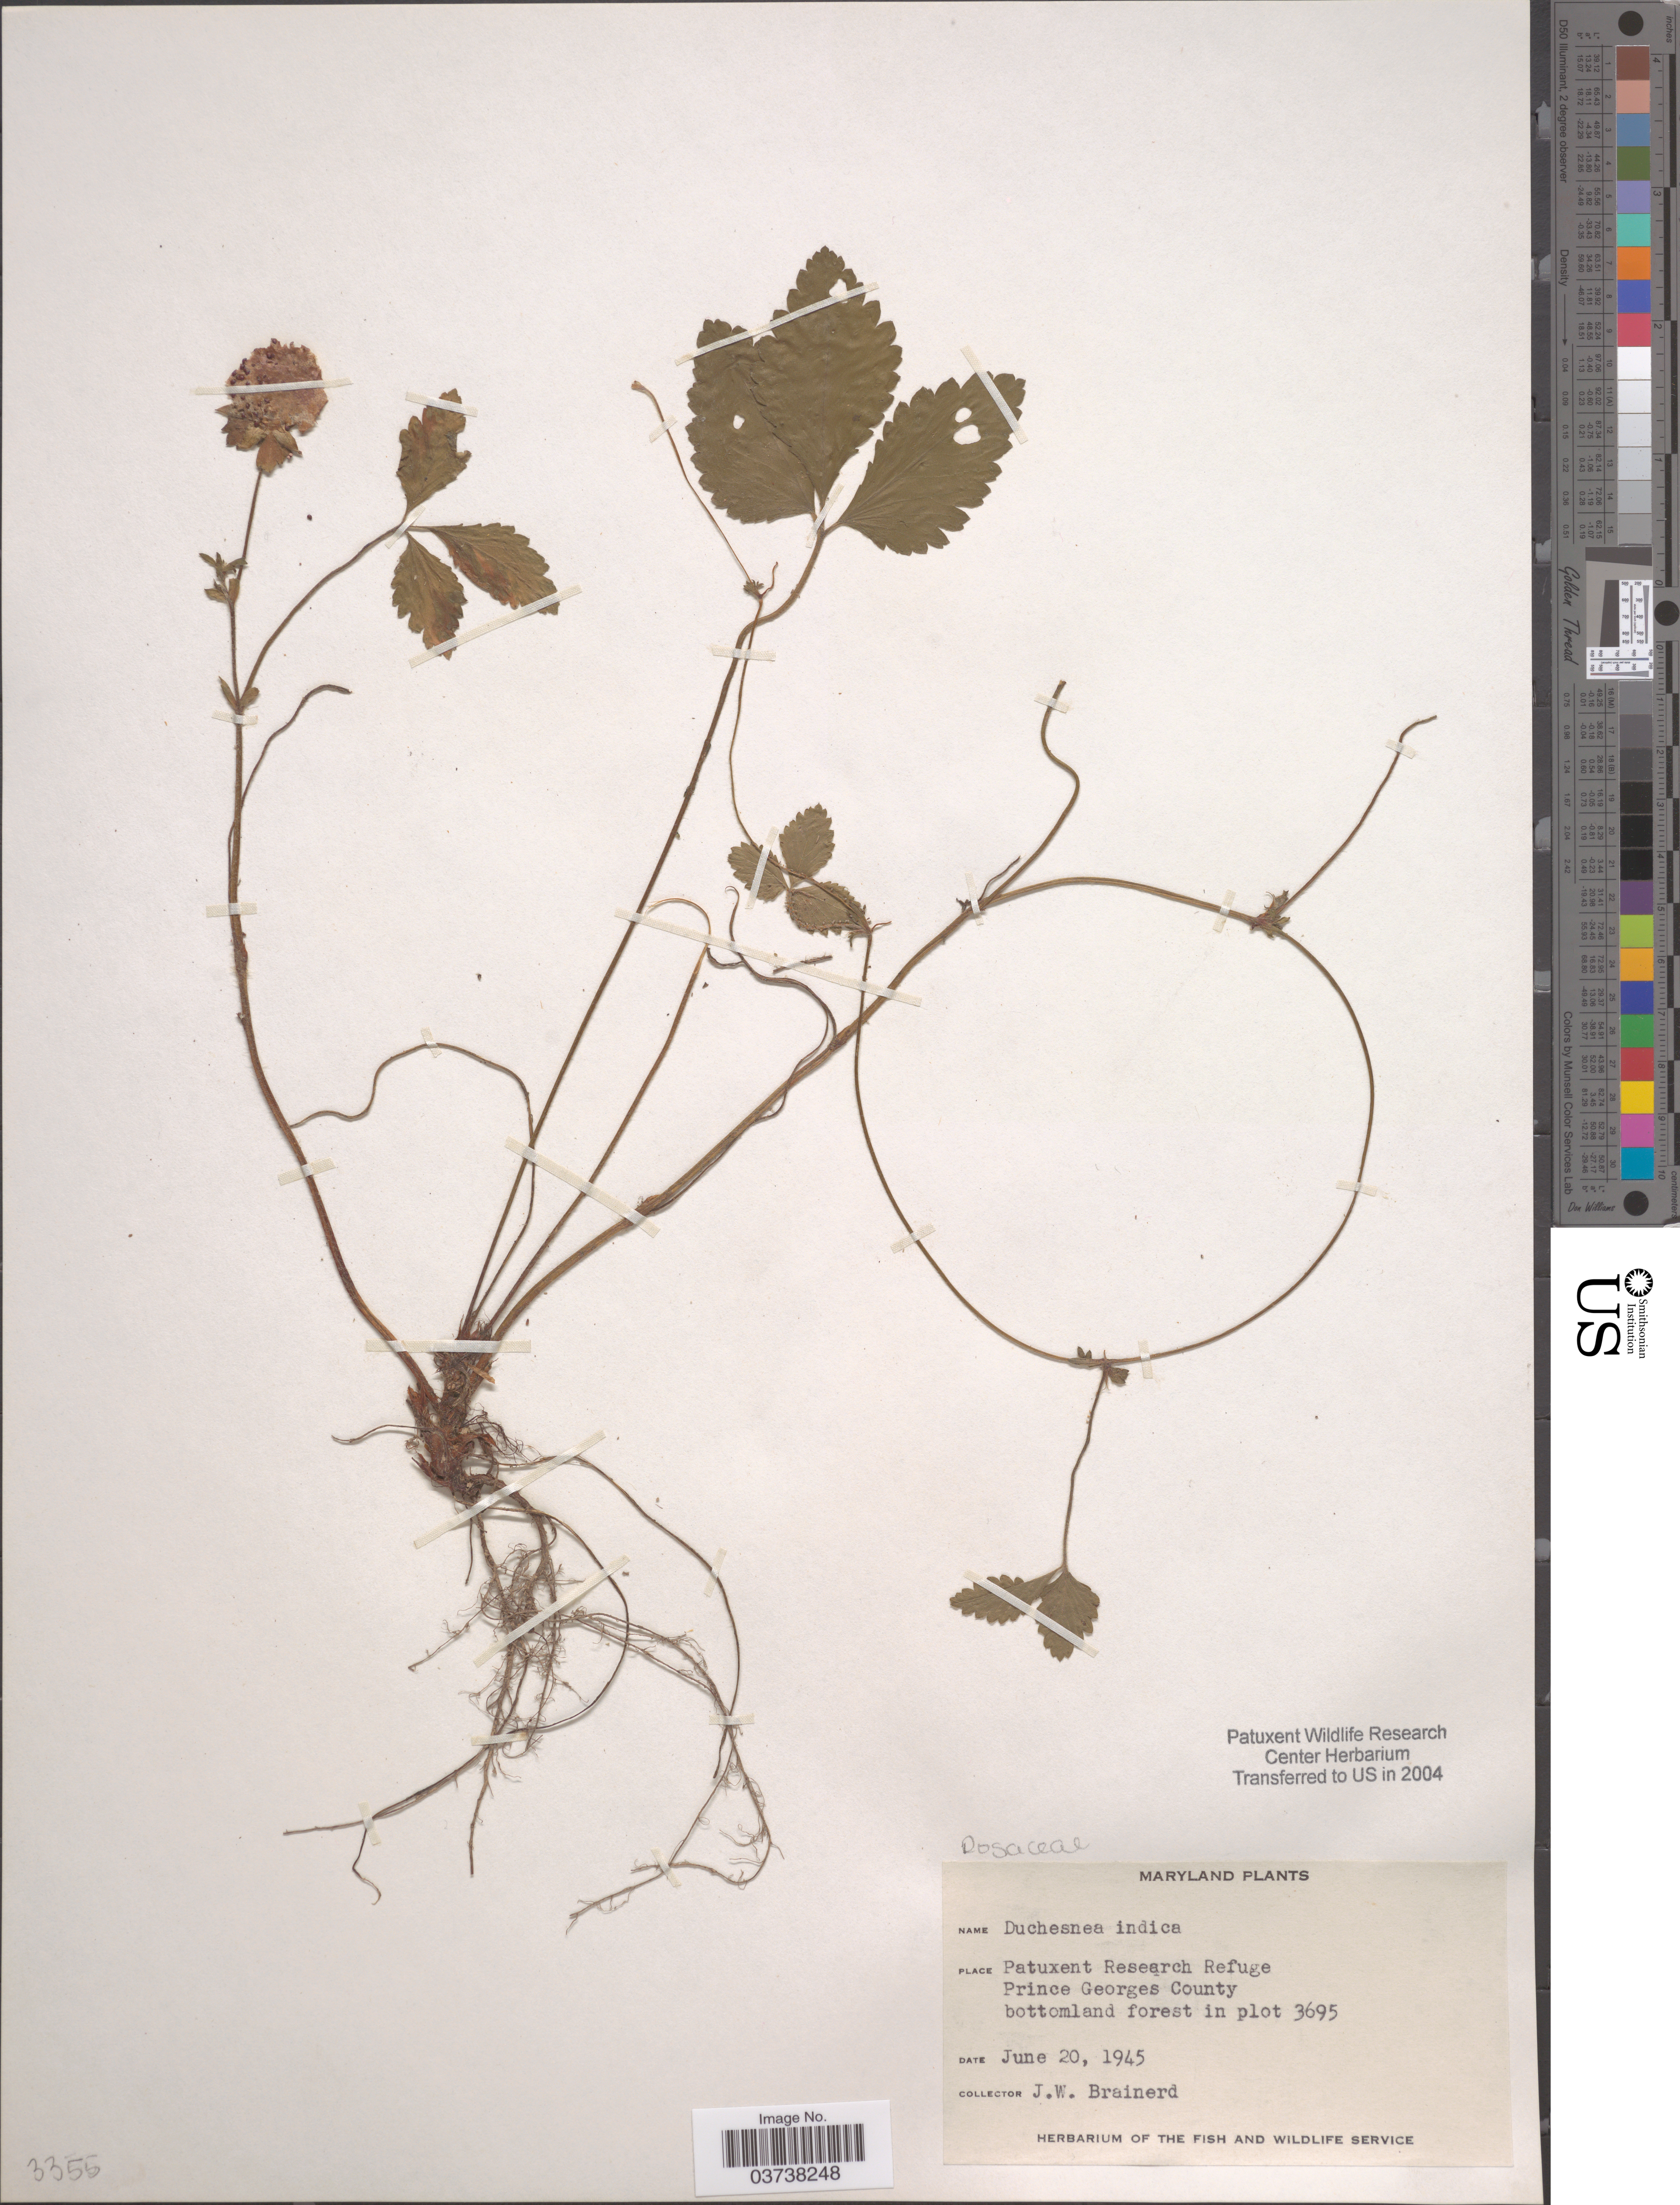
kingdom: Plantae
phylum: Tracheophyta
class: Magnoliopsida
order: Rosales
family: Rosaceae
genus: Potentilla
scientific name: Potentilla indica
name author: (Andrews) Th. Wolf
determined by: Strong, Mark T., (BOT), Smithsonian Institution - National Museum of Natural History (UNITED STATES)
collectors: J. Brainerd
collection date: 1945-06-20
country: United States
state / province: Maryland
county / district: Prince George's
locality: Patuxent Research Refuge. Prince Georges County bottomland forest in plot 3695.